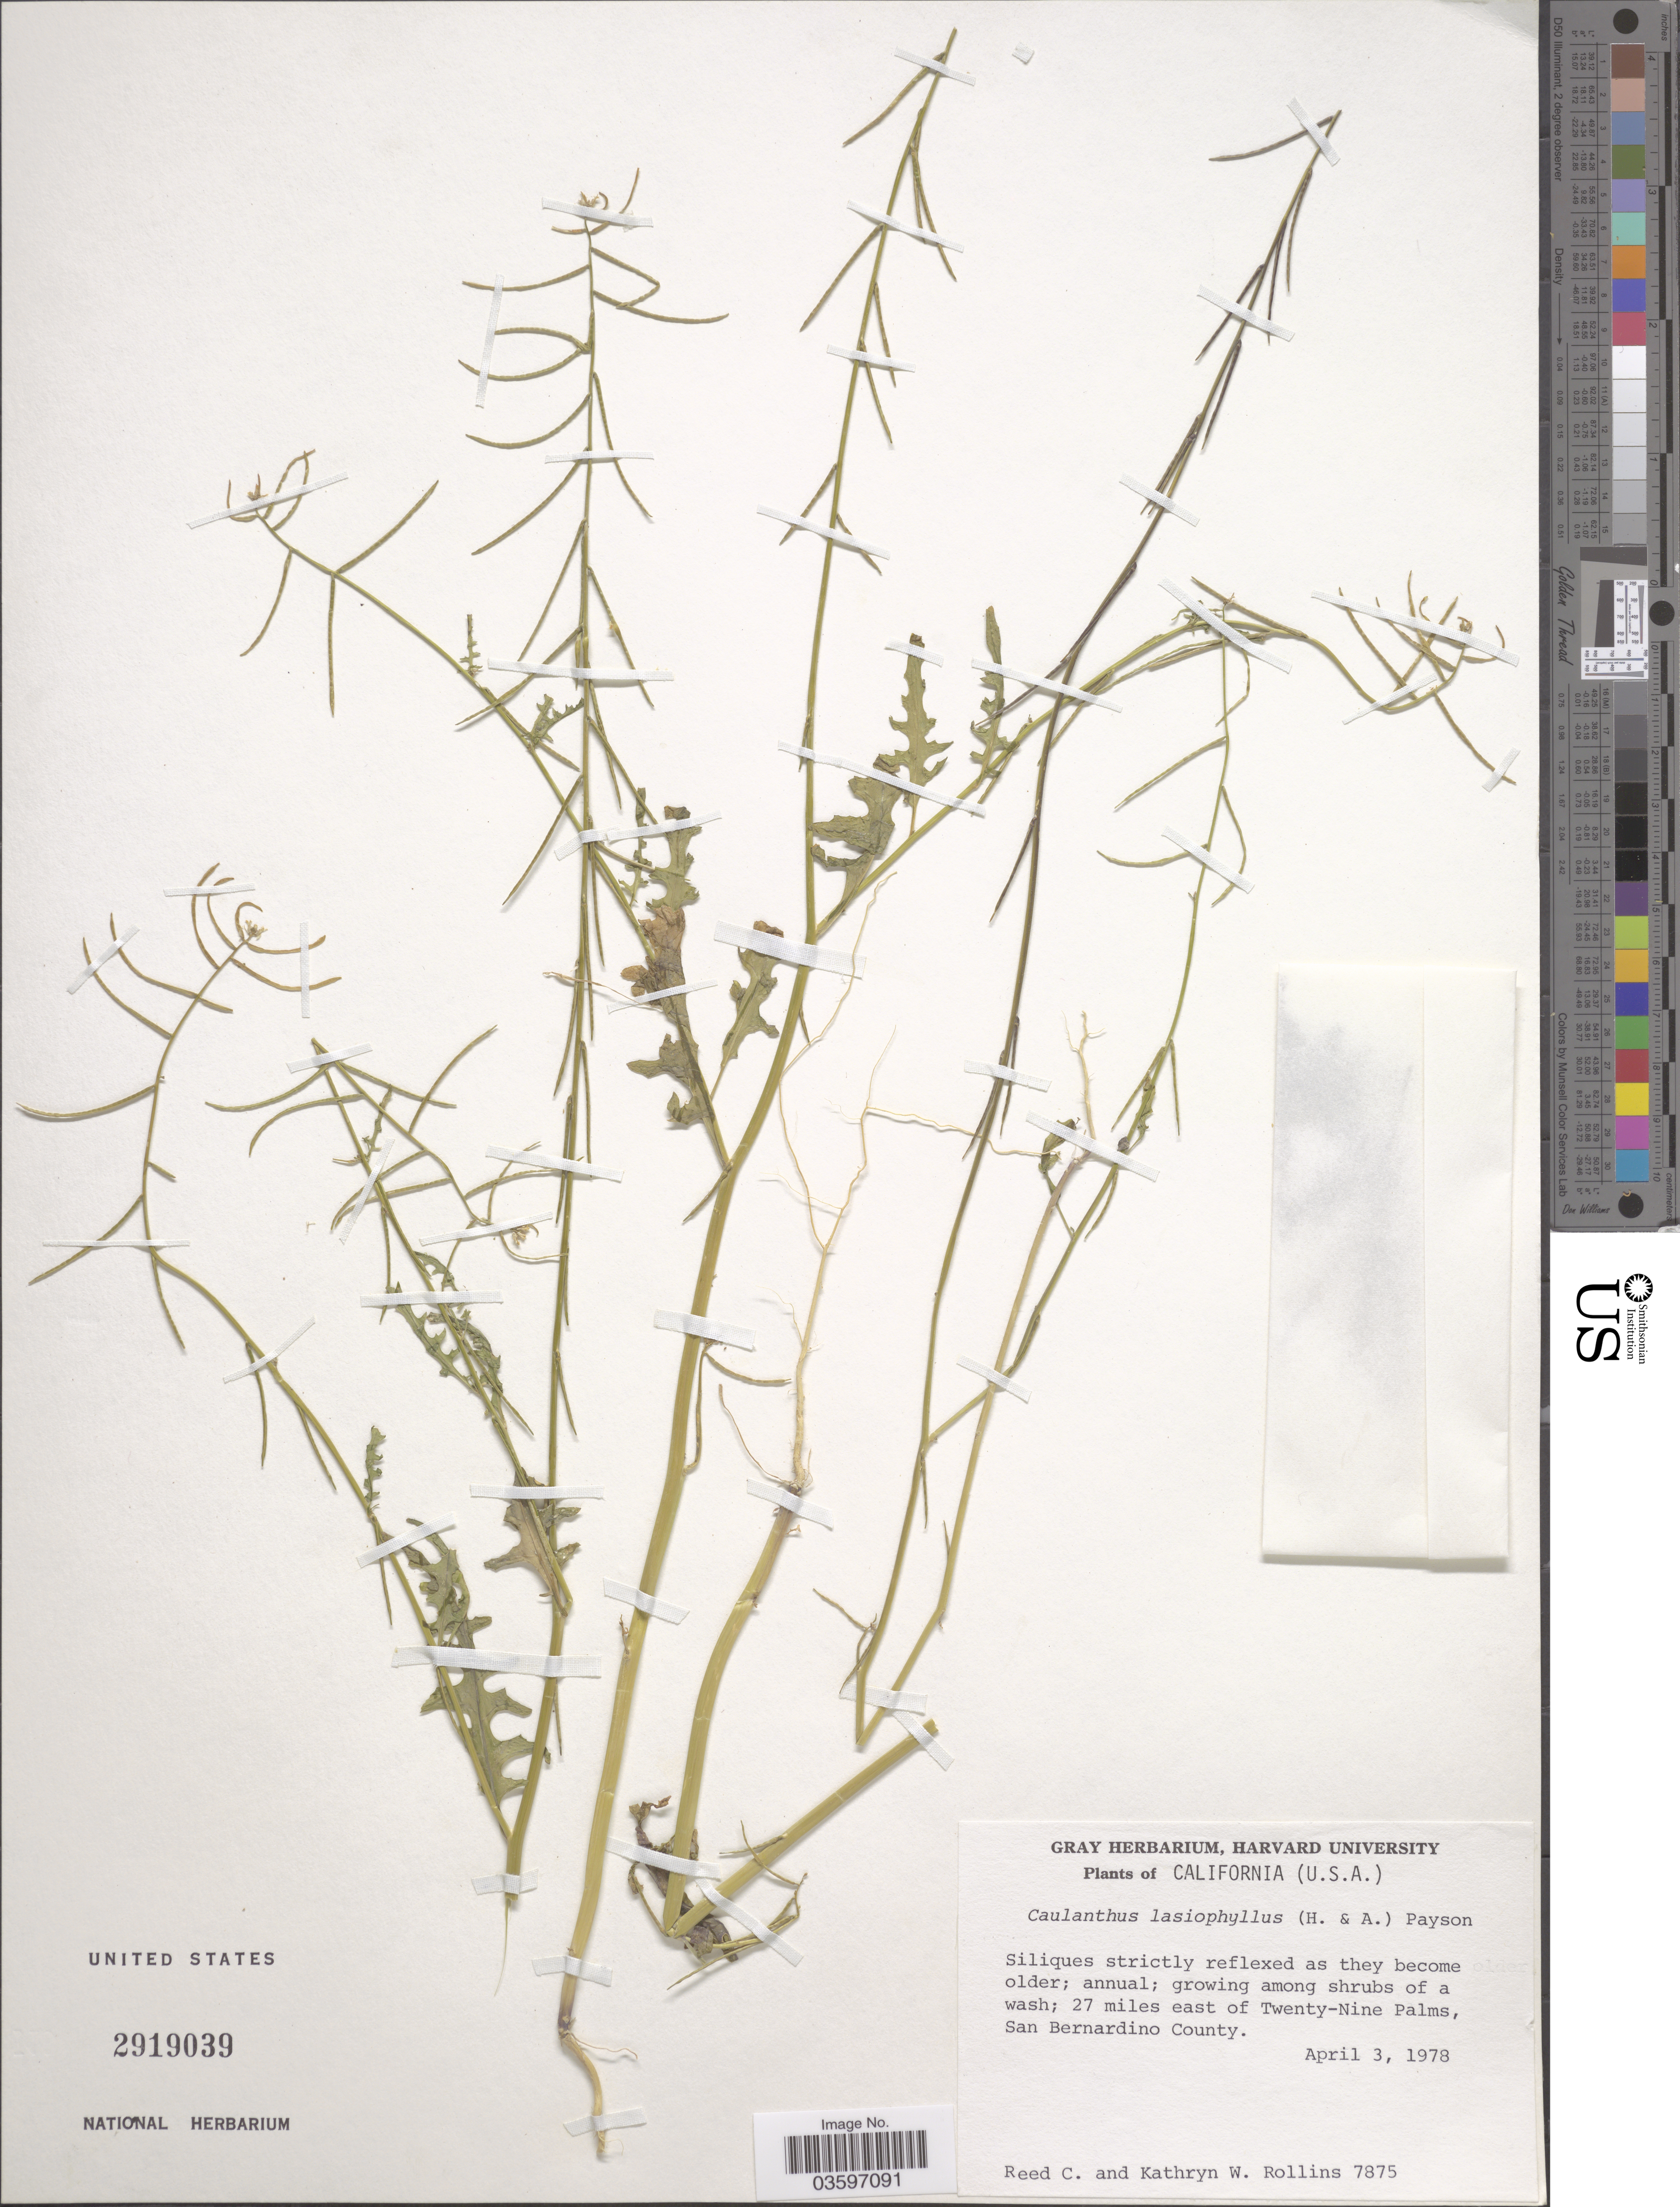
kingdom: Plantae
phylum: Tracheophyta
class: Magnoliopsida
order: Brassicales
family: Brassicaceae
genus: Caulanthus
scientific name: Caulanthus lasiophyllus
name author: (Hook. & Arn.) Payson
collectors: R. C. Rollins & K. W. Rollins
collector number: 7875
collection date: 1978-04-03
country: United States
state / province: California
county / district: San Bernardino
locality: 27 miles east of Twenty-Nine Palms, San Bernardino County.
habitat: growing among shrubs of a wash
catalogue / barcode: US 2919039